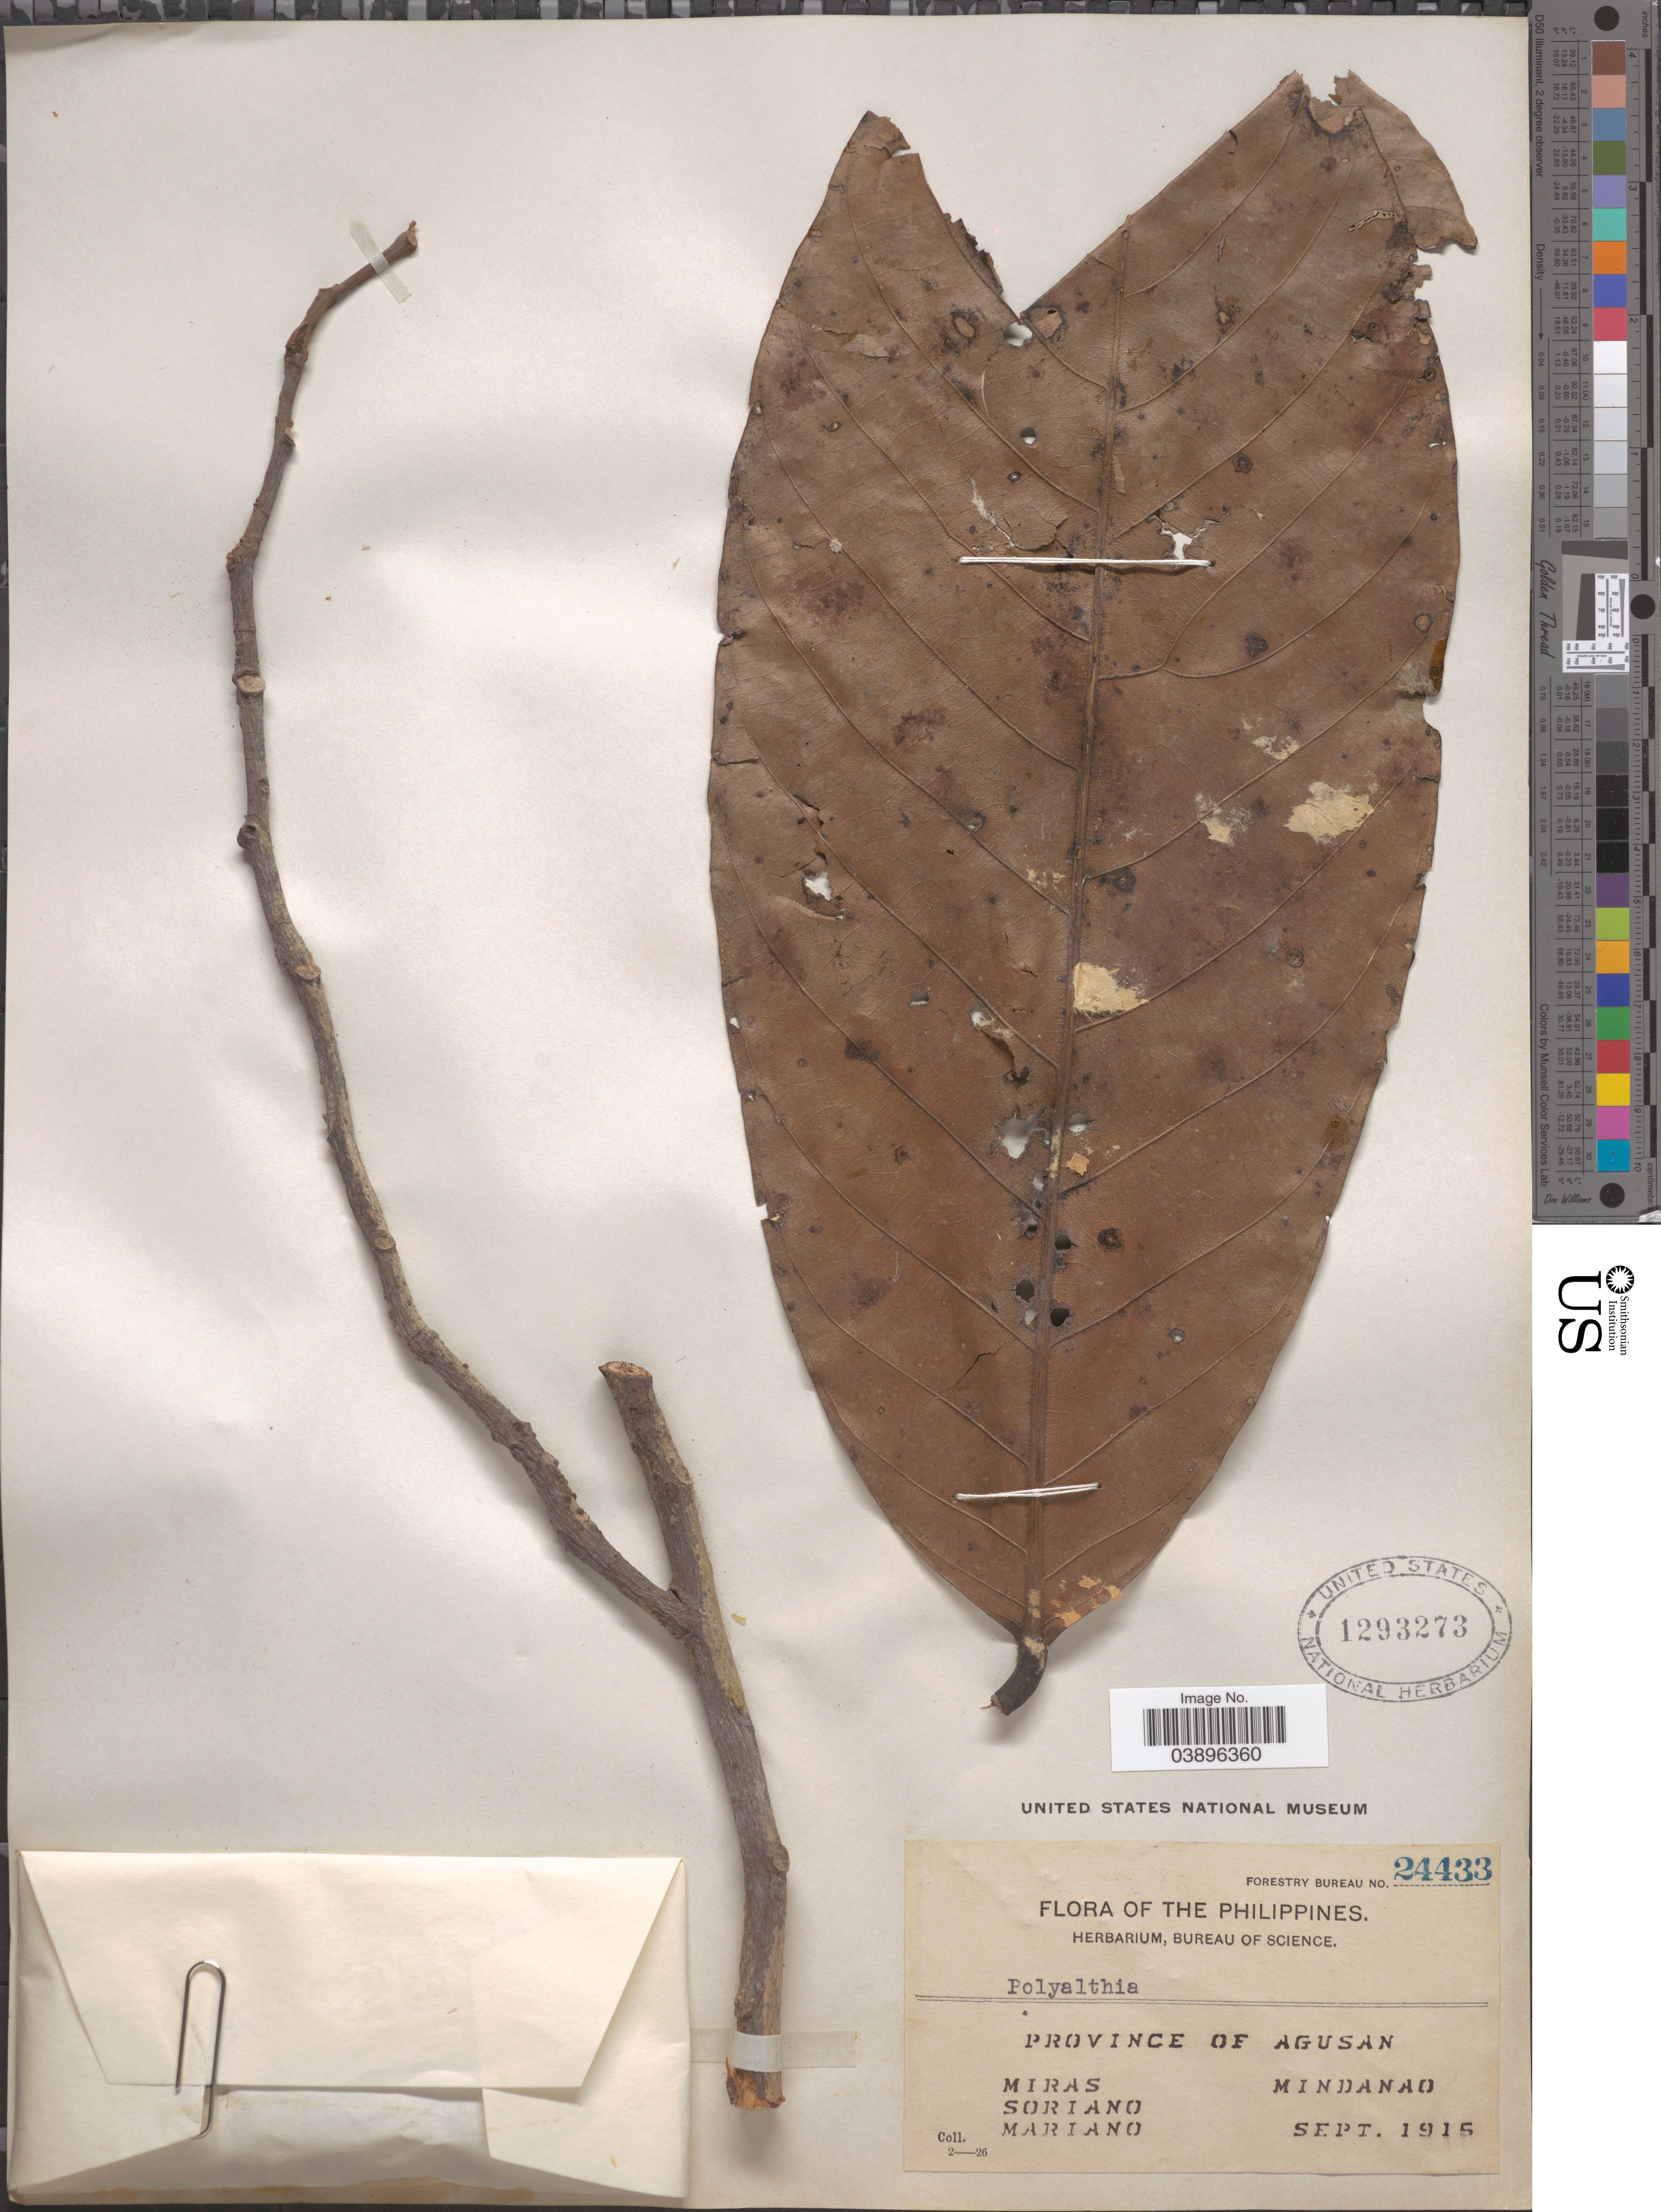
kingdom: Plantae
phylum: Tracheophyta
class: Magnoliopsida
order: Magnoliales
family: Annonaceae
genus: Polyalthia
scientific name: Polyalthia sp.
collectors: Miras, -. Soriano & -. Mariano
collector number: Forestry Bureau 24433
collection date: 1915-09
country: Philippines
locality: Province of Agusan, Mindanao.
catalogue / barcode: US 1293273